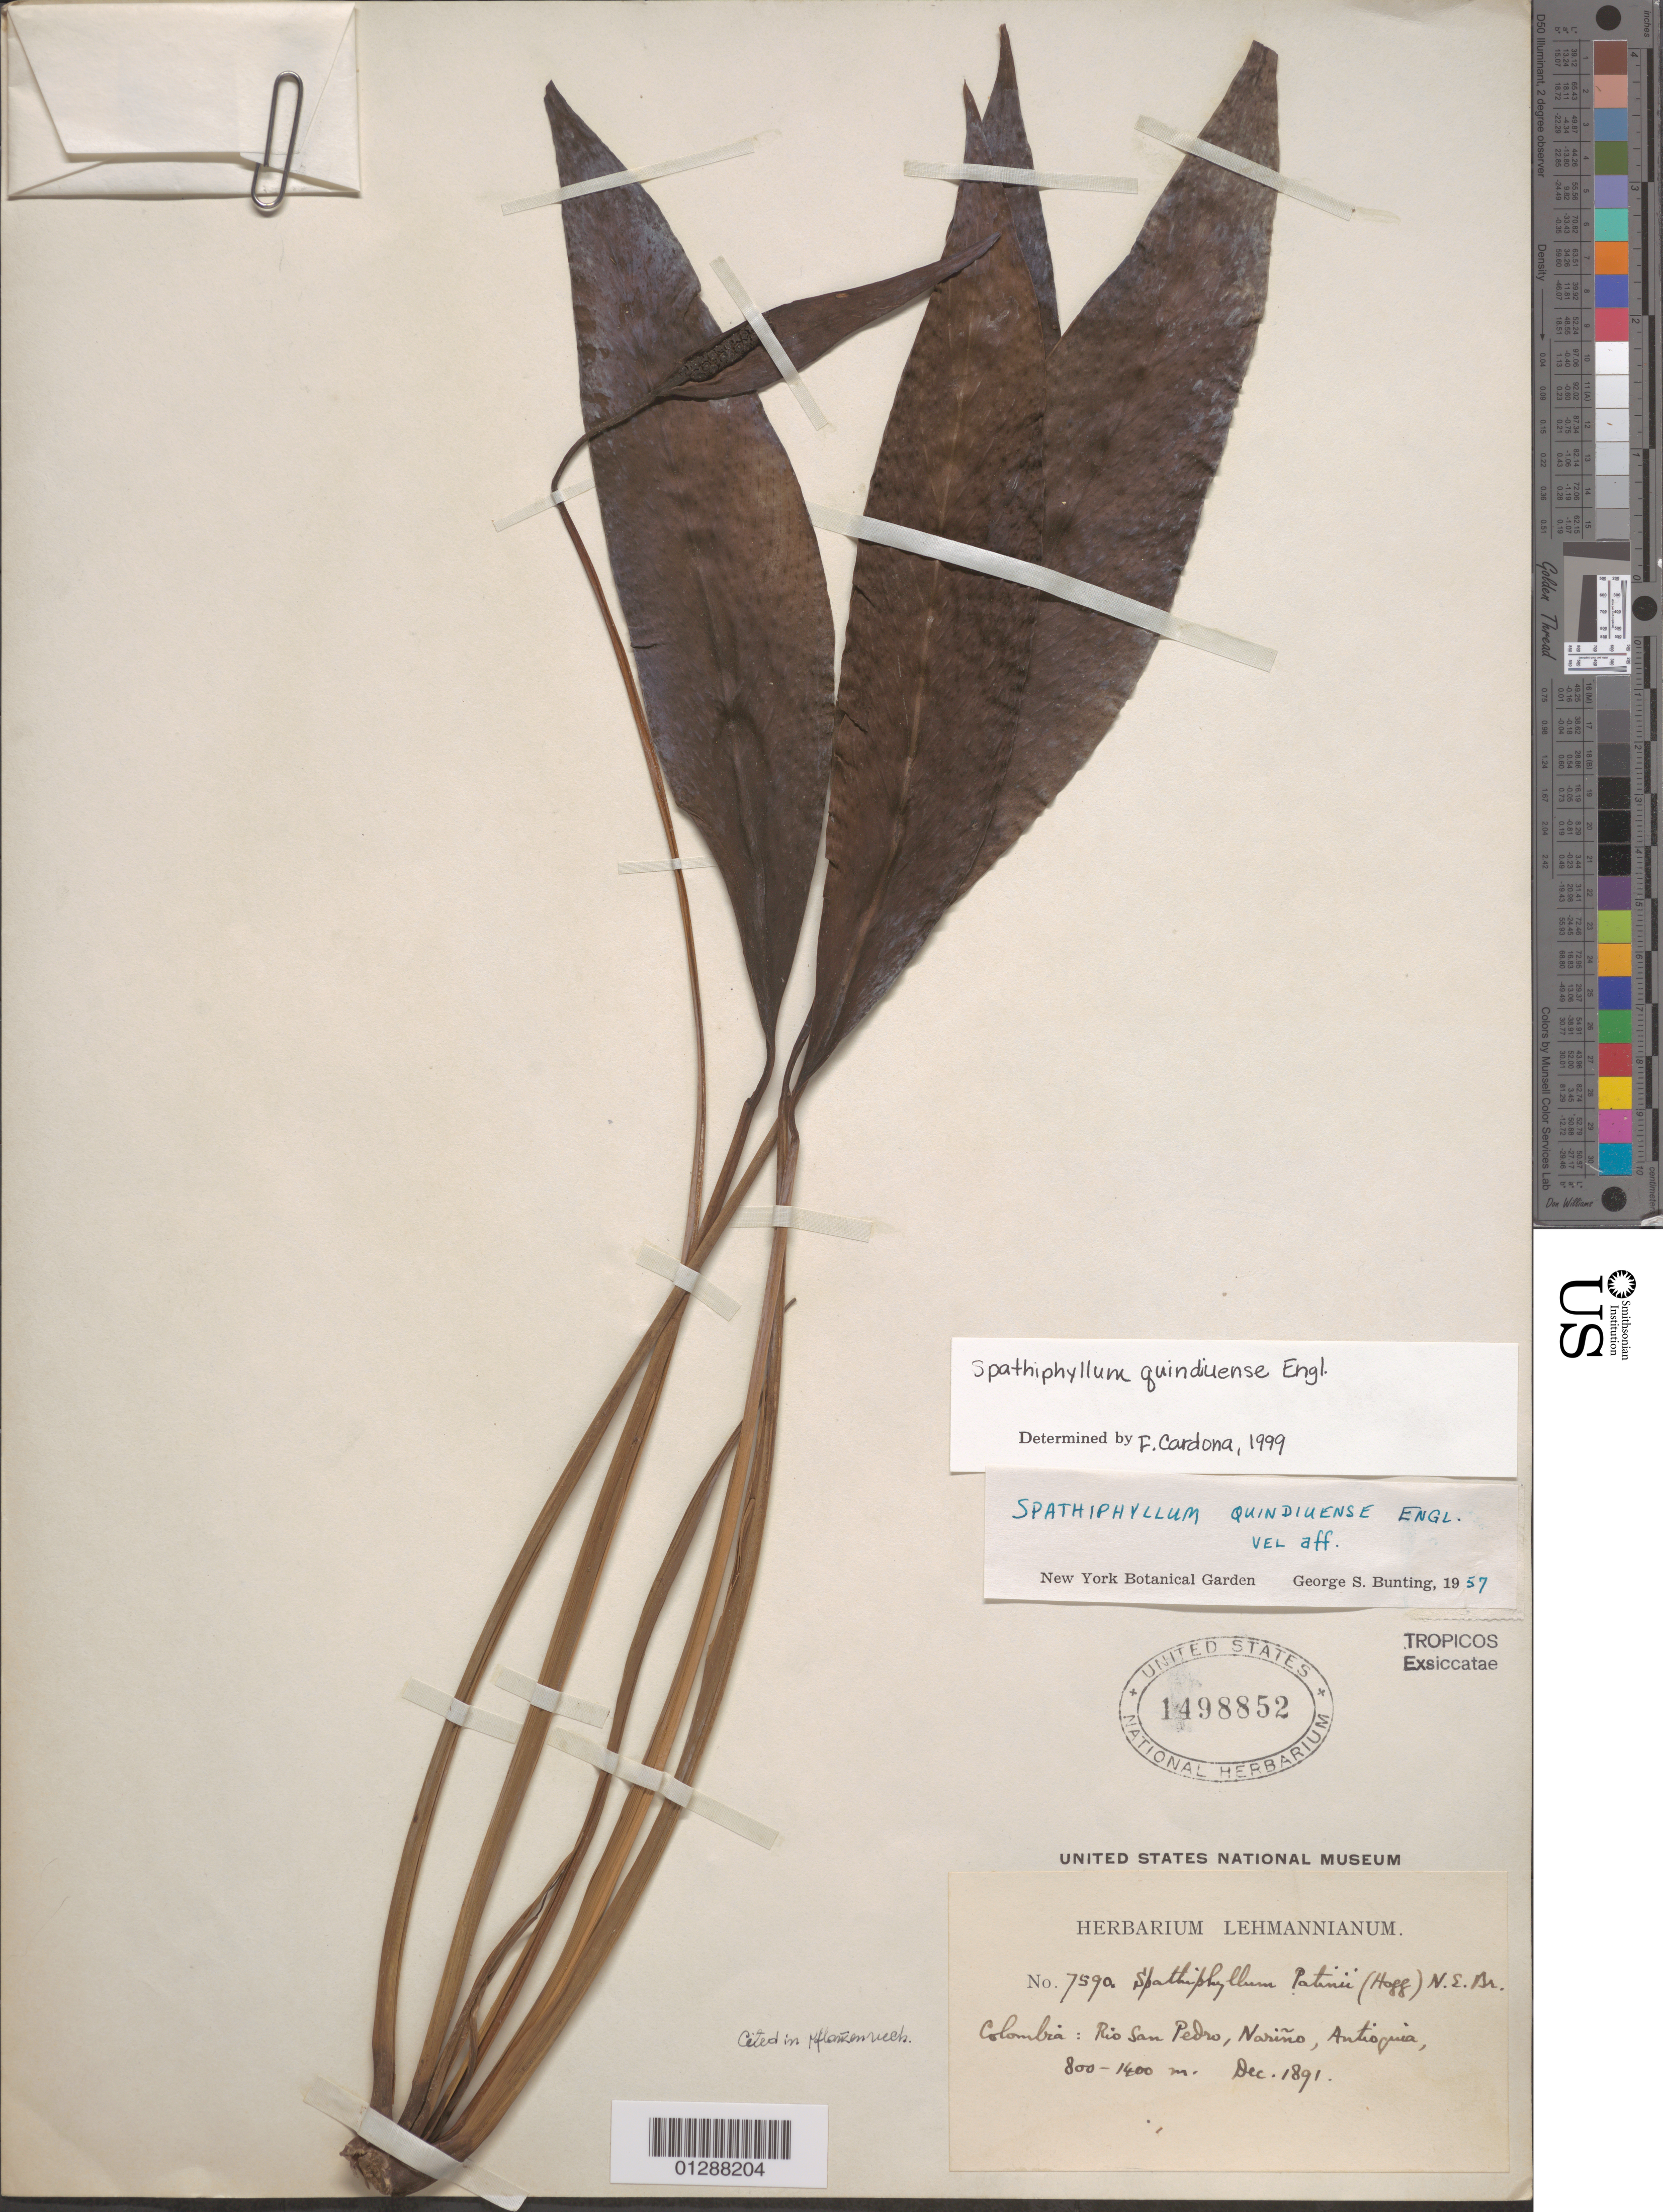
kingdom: Plantae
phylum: Tracheophyta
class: Liliopsida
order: Alismatales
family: Araceae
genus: Spathiphyllum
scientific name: Spathiphyllum quindiuense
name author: Engl.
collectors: ex herb. Lehmannianum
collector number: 7590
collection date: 1891-12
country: Colombia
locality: Rio San Pedro, Nariño, Antioquia.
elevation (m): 800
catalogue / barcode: US 1498852